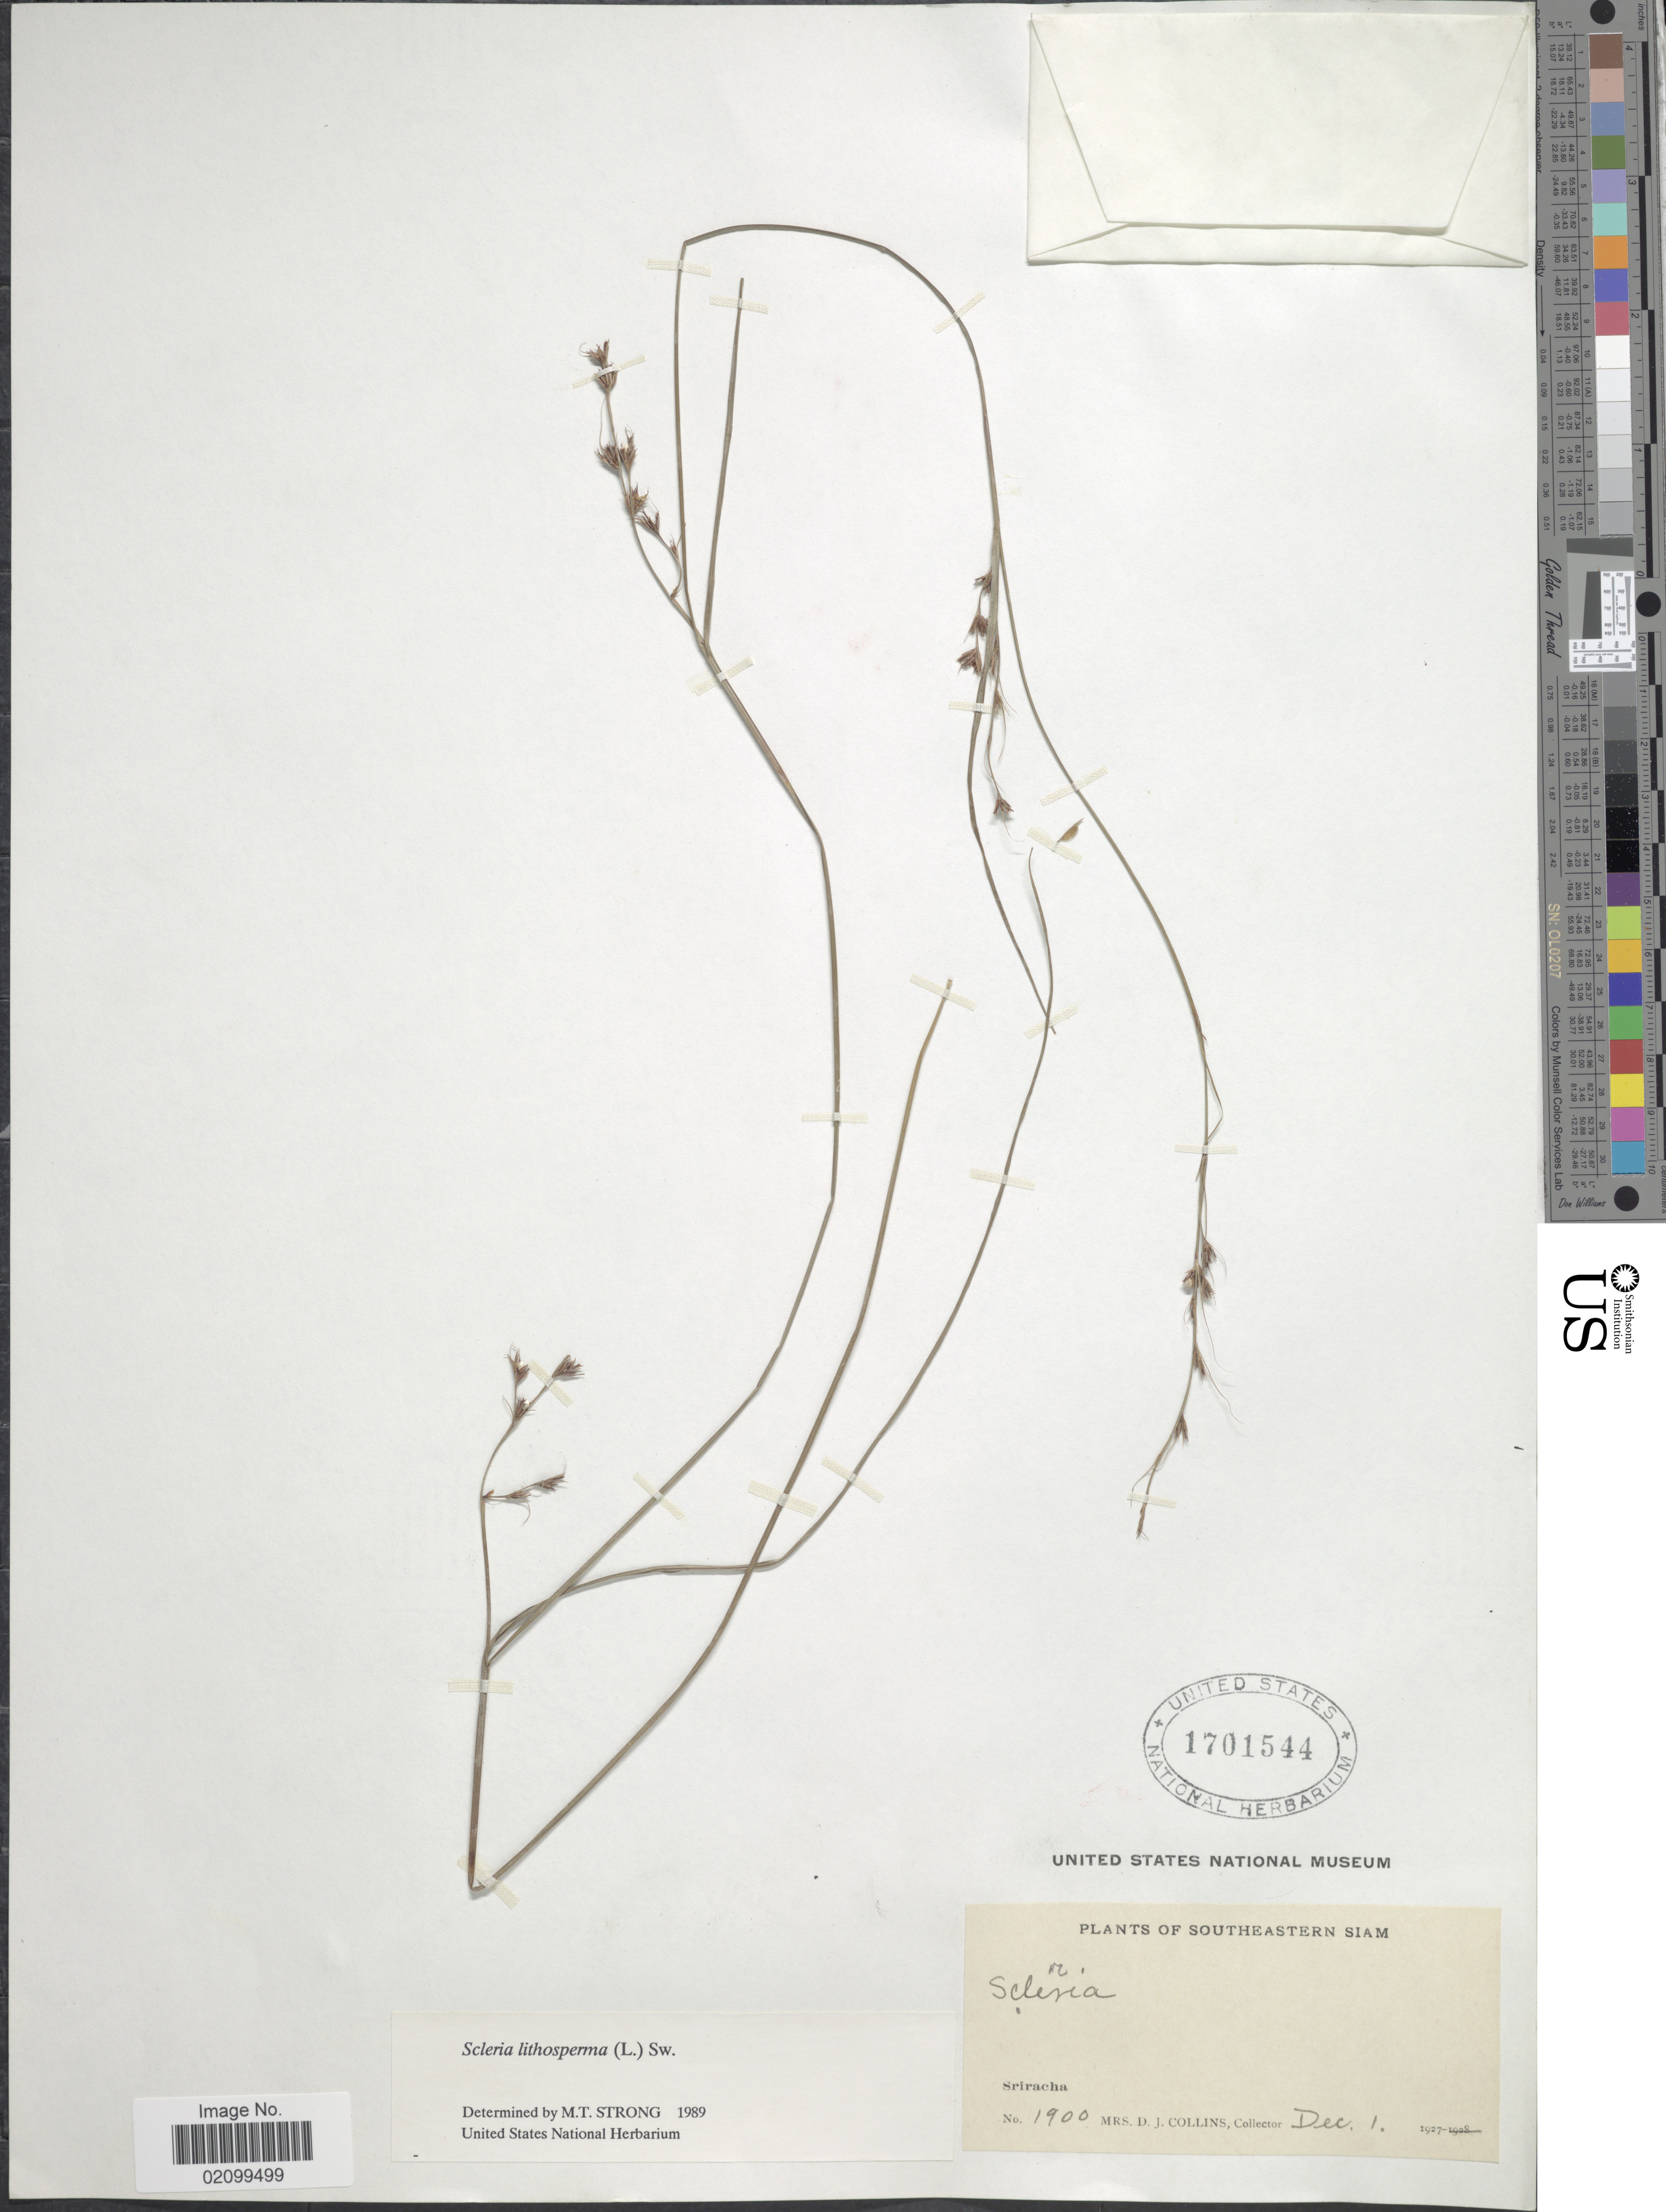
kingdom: Plantae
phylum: Tracheophyta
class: Liliopsida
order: Poales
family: Cyperaceae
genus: Scleria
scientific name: Scleria lithosperma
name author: (L.) Sw.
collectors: Mrs. D. J. Collins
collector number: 1900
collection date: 1927-12-01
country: Thailand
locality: Southeastern Siam. Sriracha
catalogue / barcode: US 1702544